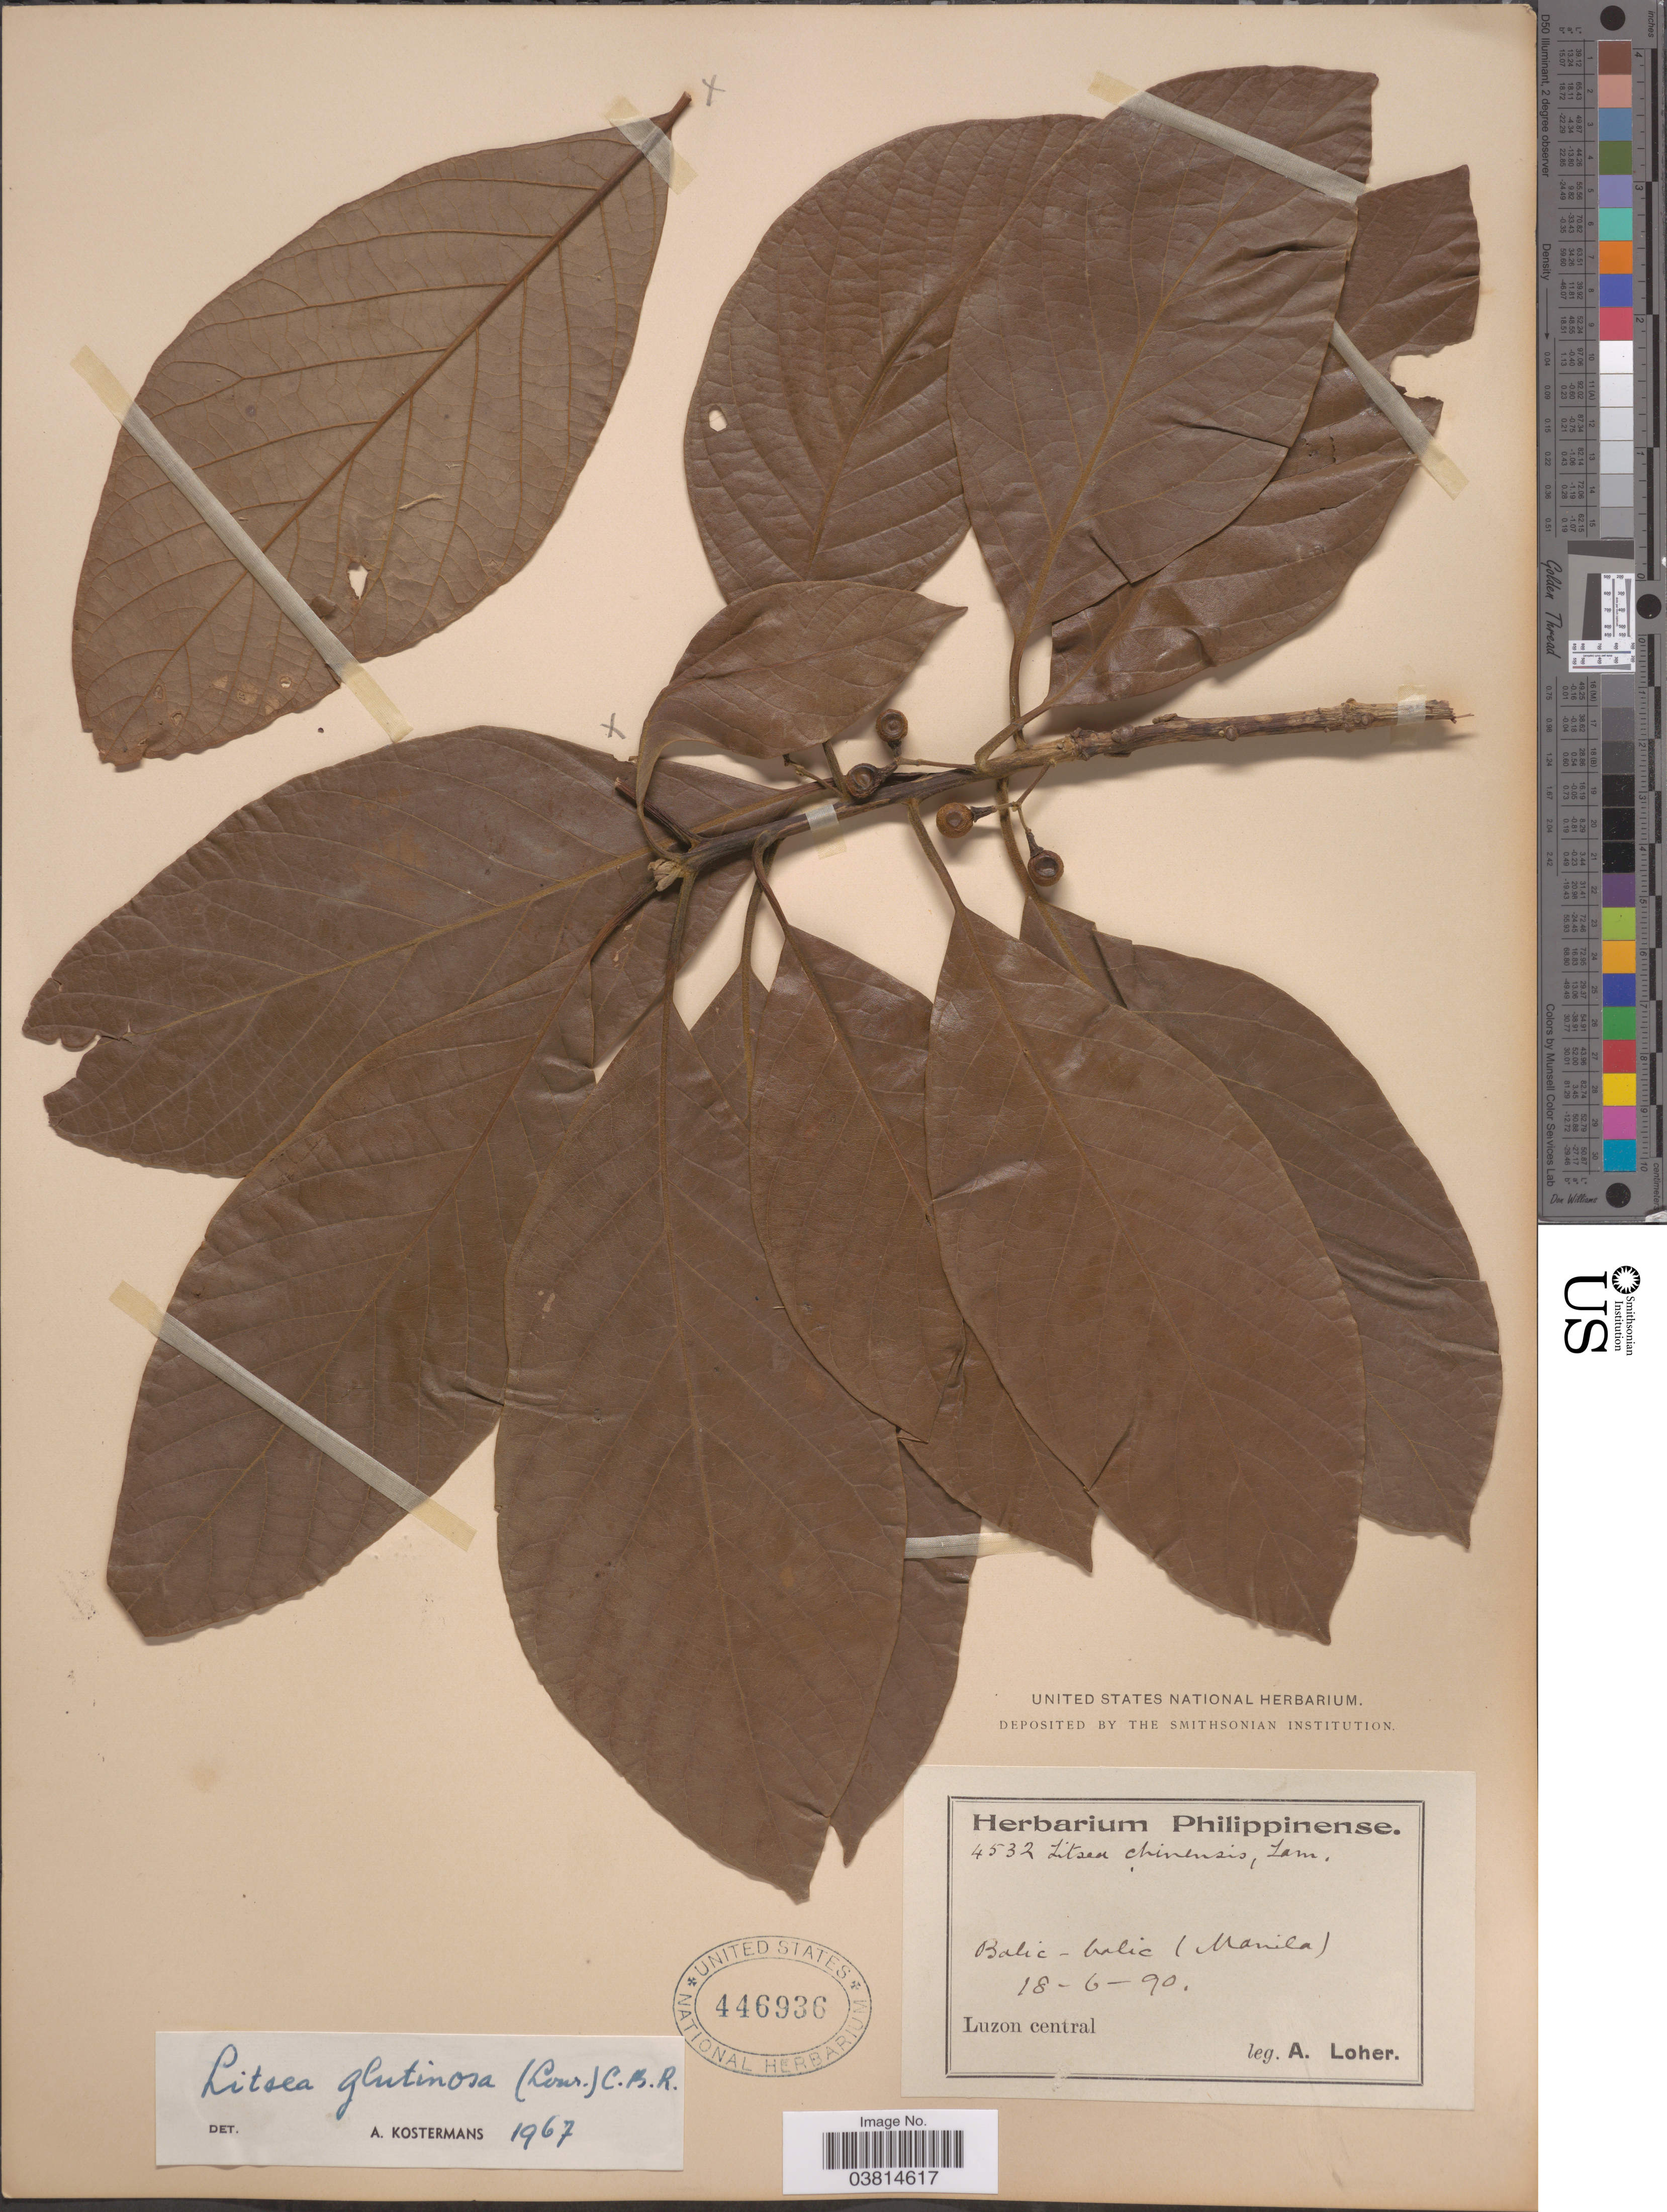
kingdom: Plantae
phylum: Tracheophyta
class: Magnoliopsida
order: Laurales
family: Lauraceae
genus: Litsea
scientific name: Litsea glutinosa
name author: (Lour.) C.B. Rob.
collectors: A. Loher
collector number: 4532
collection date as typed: Transcribed d/m/y: 18/6/90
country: Philippines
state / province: Central Luzon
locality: Balic-balic (Manila). Luzon central.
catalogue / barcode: US 446936